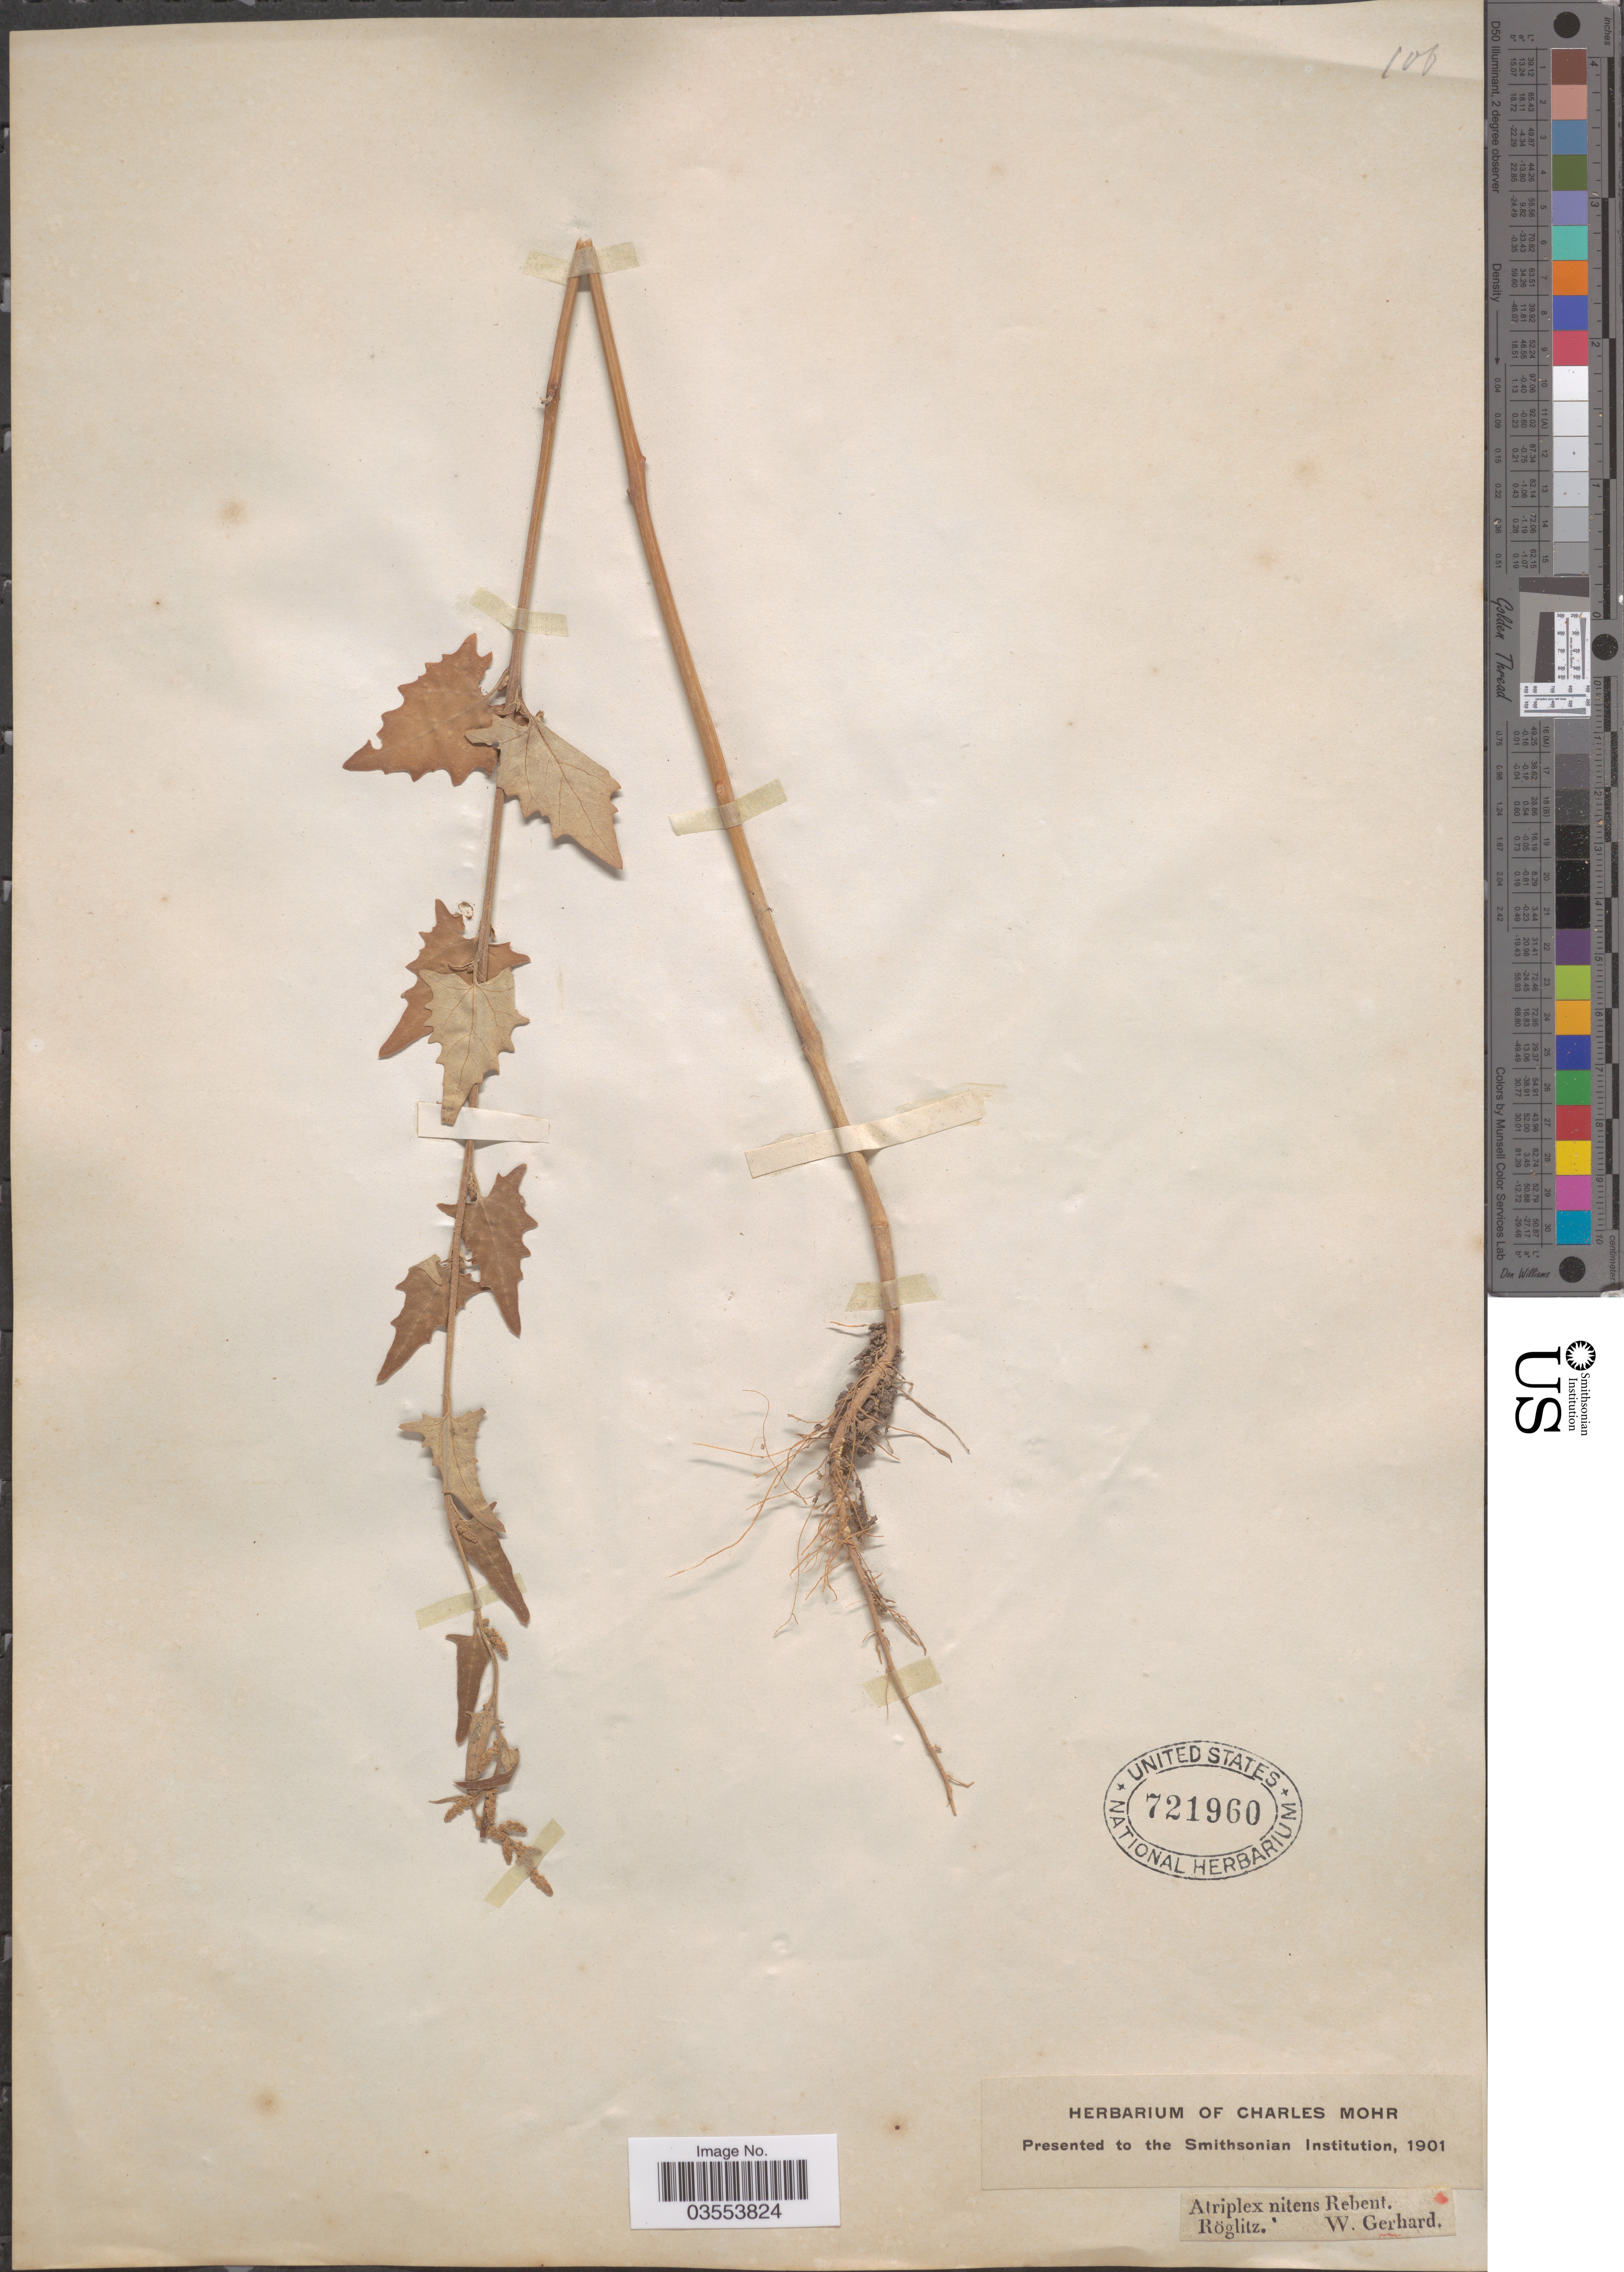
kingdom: Plantae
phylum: Tracheophyta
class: Magnoliopsida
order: Caryophyllales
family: Amaranthaceae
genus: Atriplex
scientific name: Atriplex nitens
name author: Schkuhr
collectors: W. Gerhard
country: Germany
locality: Röglitz.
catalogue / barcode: US 721960